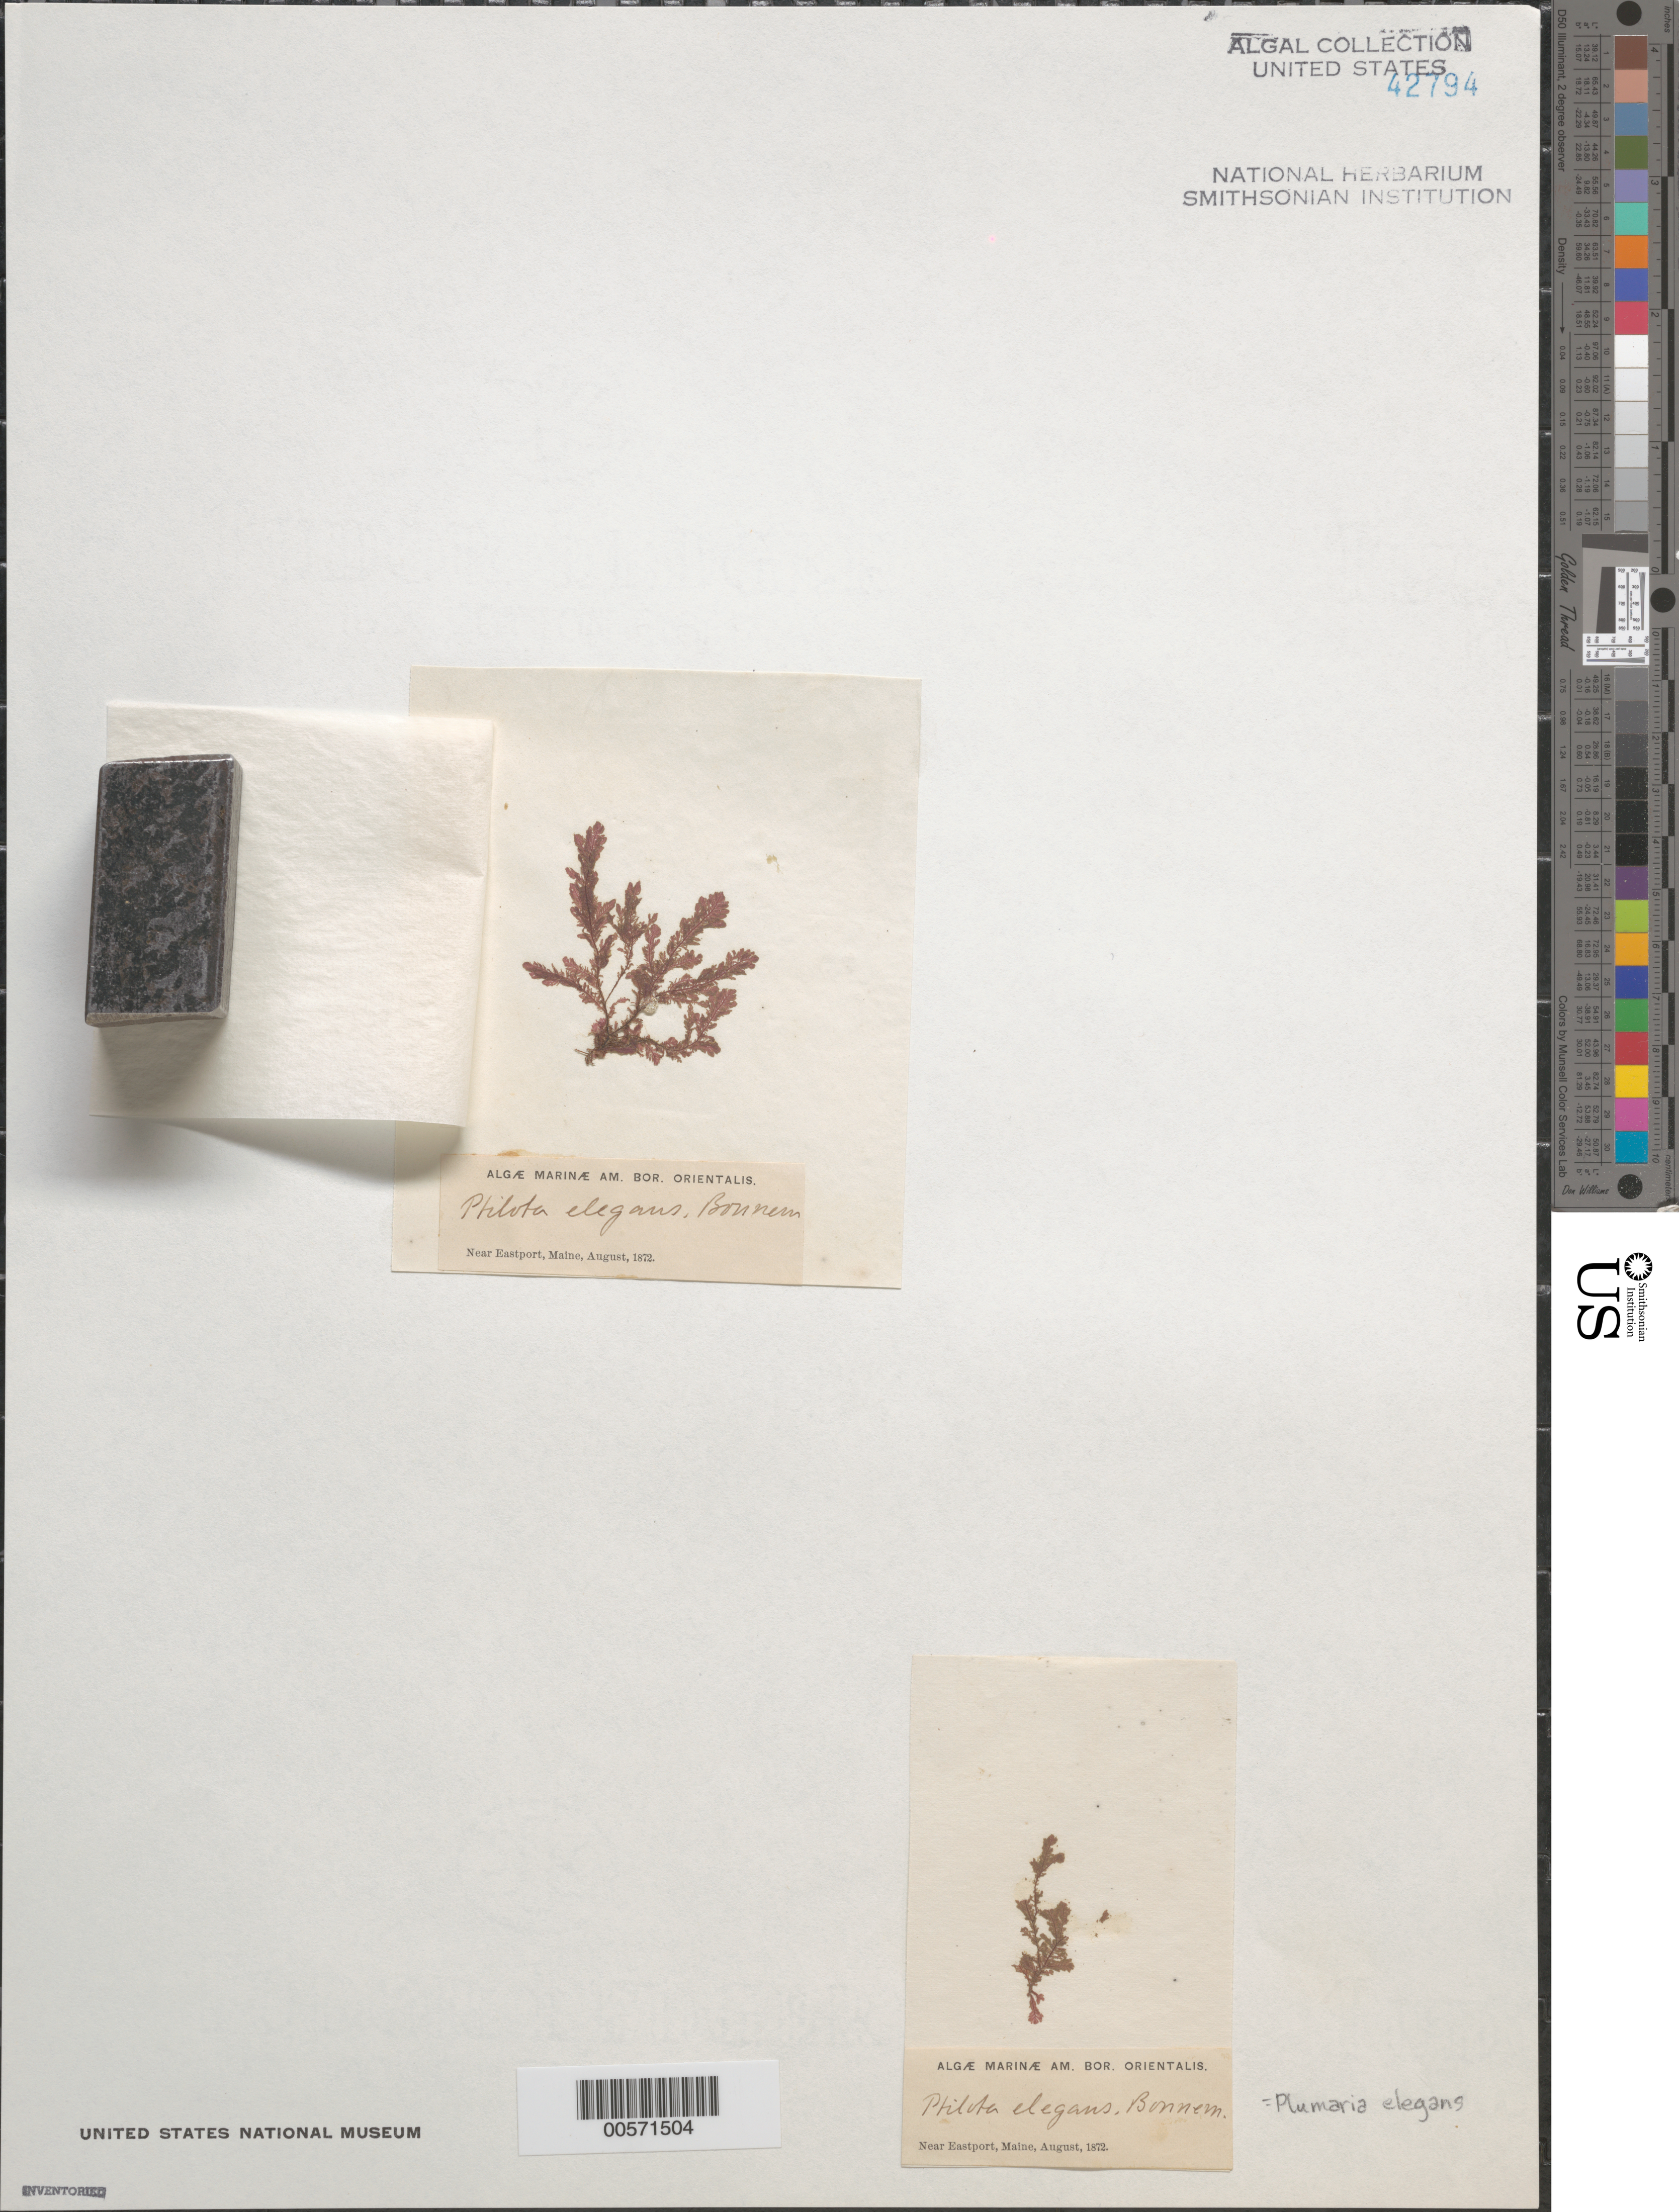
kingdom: Plantae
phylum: Rhodophyta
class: Florideophyceae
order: Ceramiales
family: Wrangeliaceae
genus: Plumaria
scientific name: Plumaria plumosa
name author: (Hudson) Kuntze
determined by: Algae name updating Project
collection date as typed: Aug 1872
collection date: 1872-08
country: United States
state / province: Maine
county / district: Washington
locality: Near Eastport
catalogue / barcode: US 42794